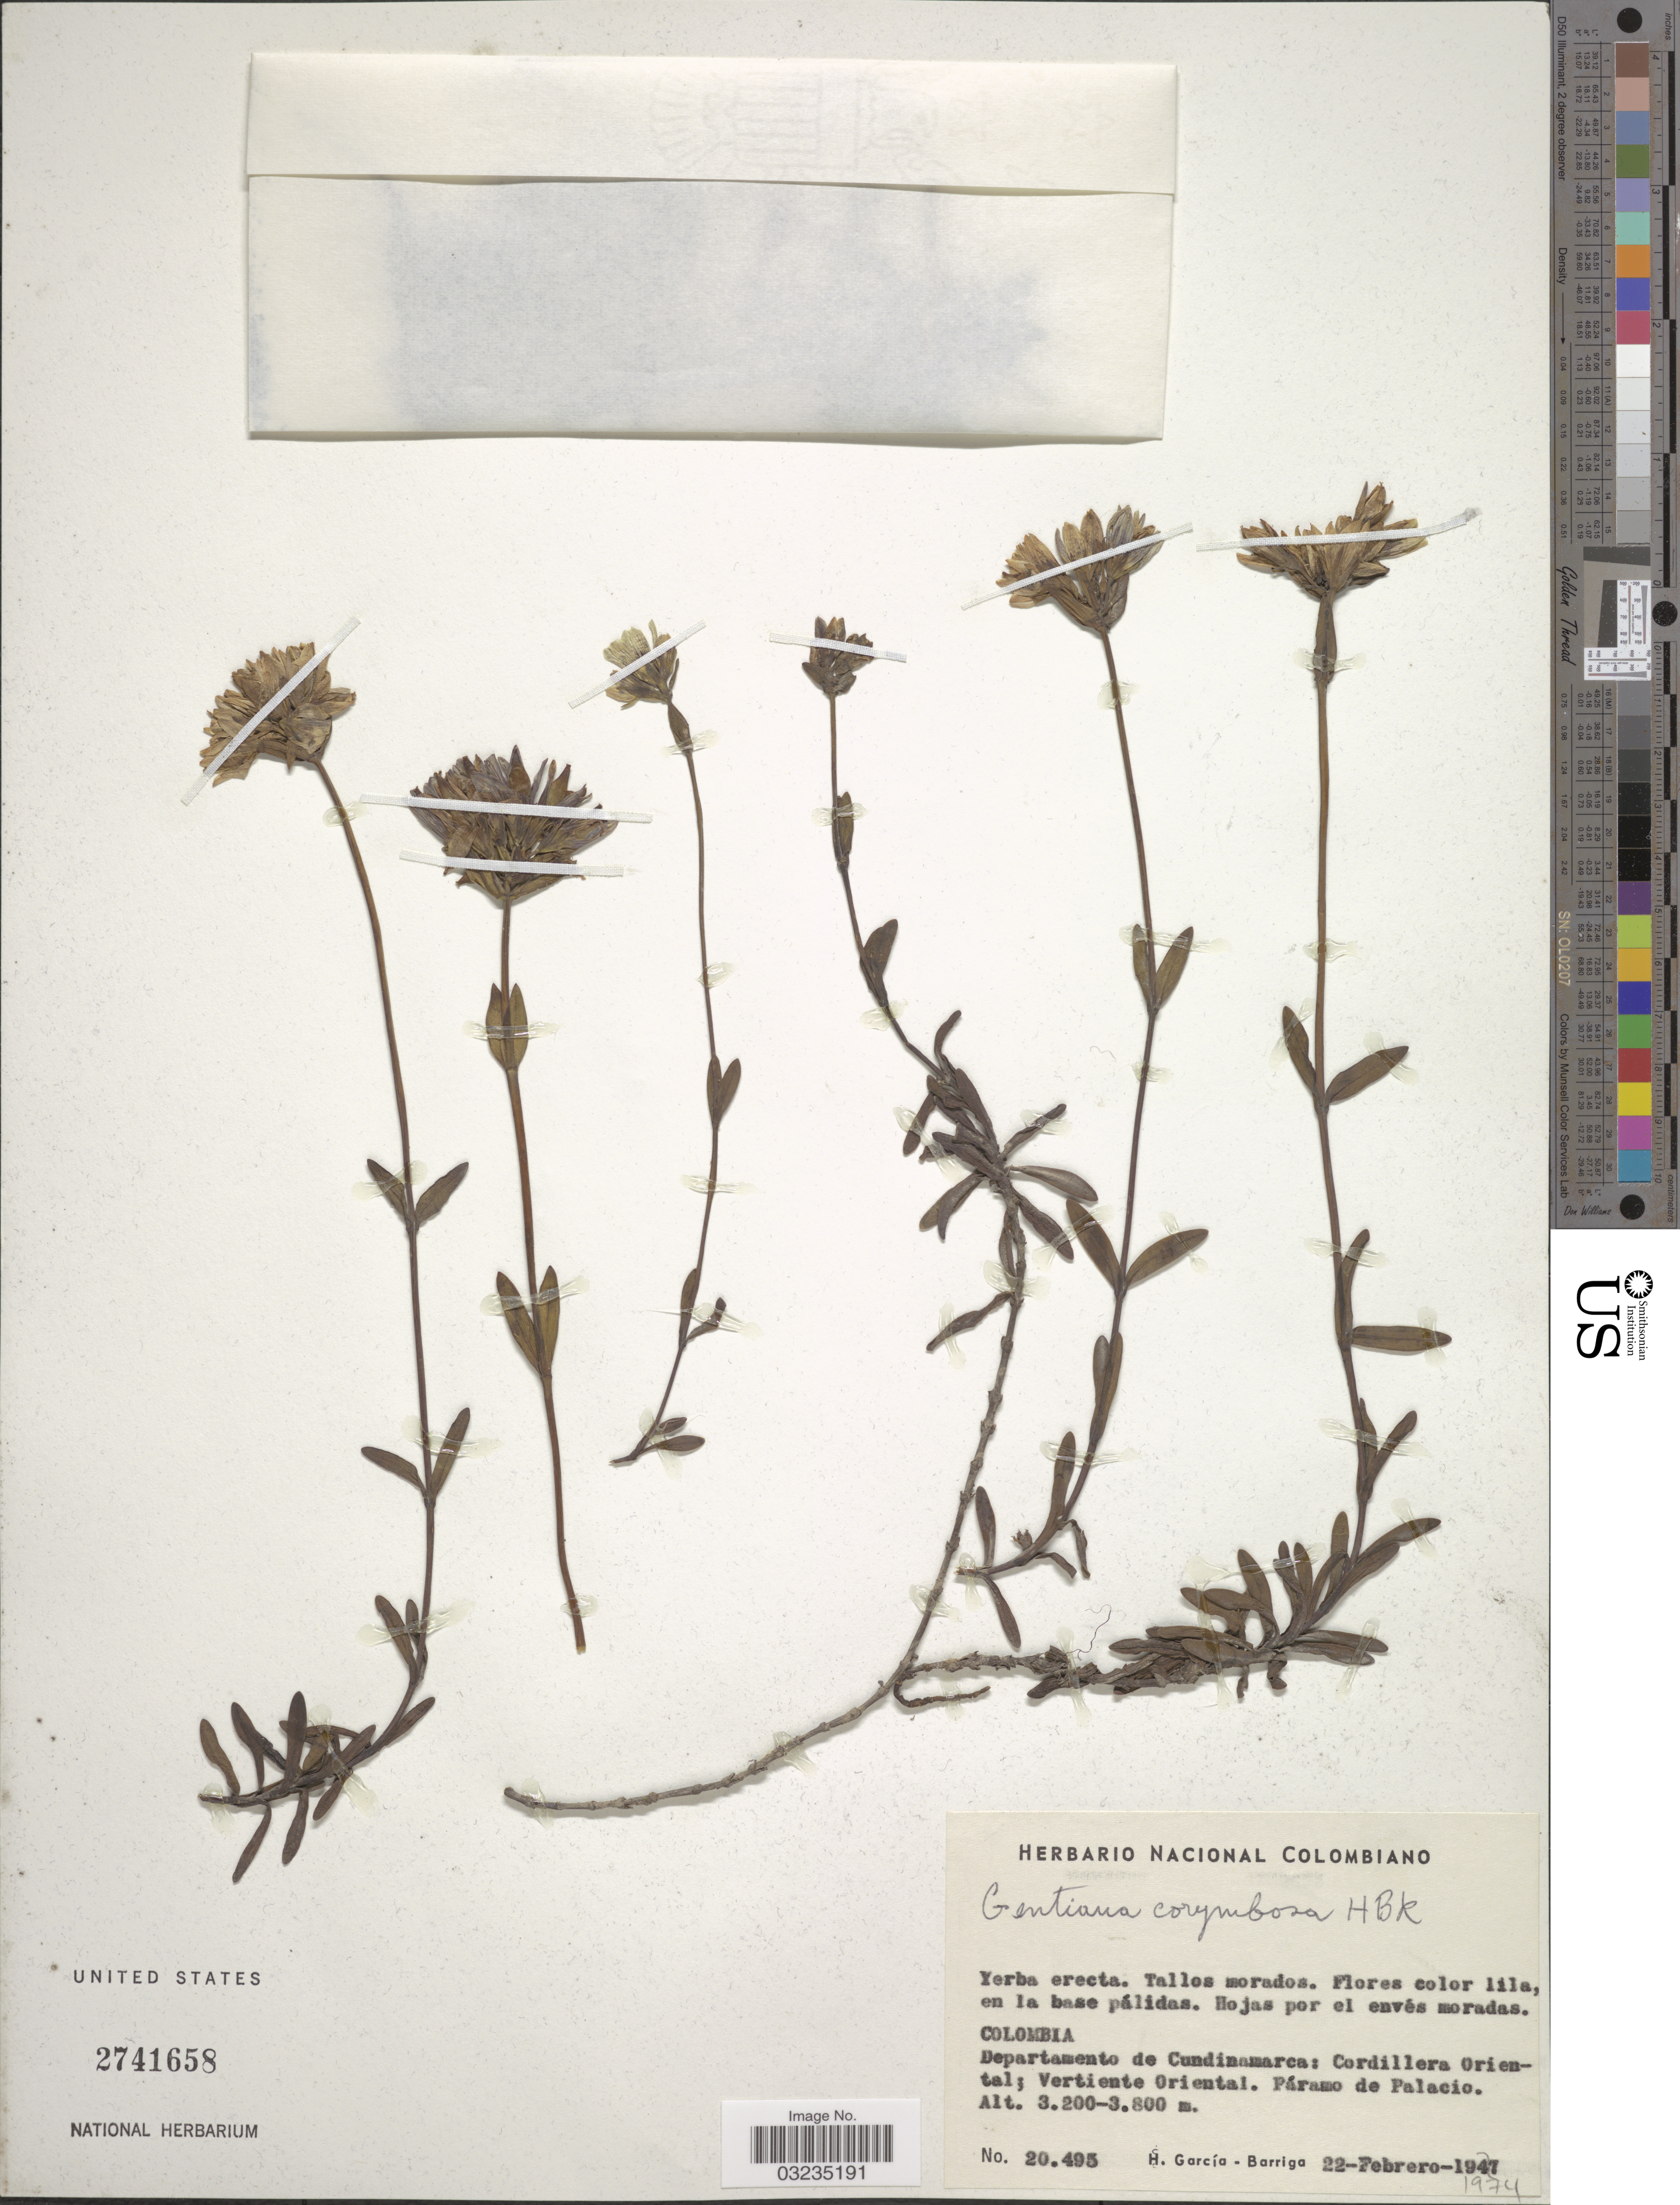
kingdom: Plantae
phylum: Tracheophyta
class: Magnoliopsida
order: Gentianales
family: Gentianaceae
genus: Gentiana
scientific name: Gentiana corymbosa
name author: Humb. et al.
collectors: H. García Barriga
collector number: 20495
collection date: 1974-02-22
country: Colombia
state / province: Cundinamarca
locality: Departamento de Cundinamarca: Cordillera Oriental; Vertiente Oriental. Páramo de Palacio.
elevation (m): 3200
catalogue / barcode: US 2741658